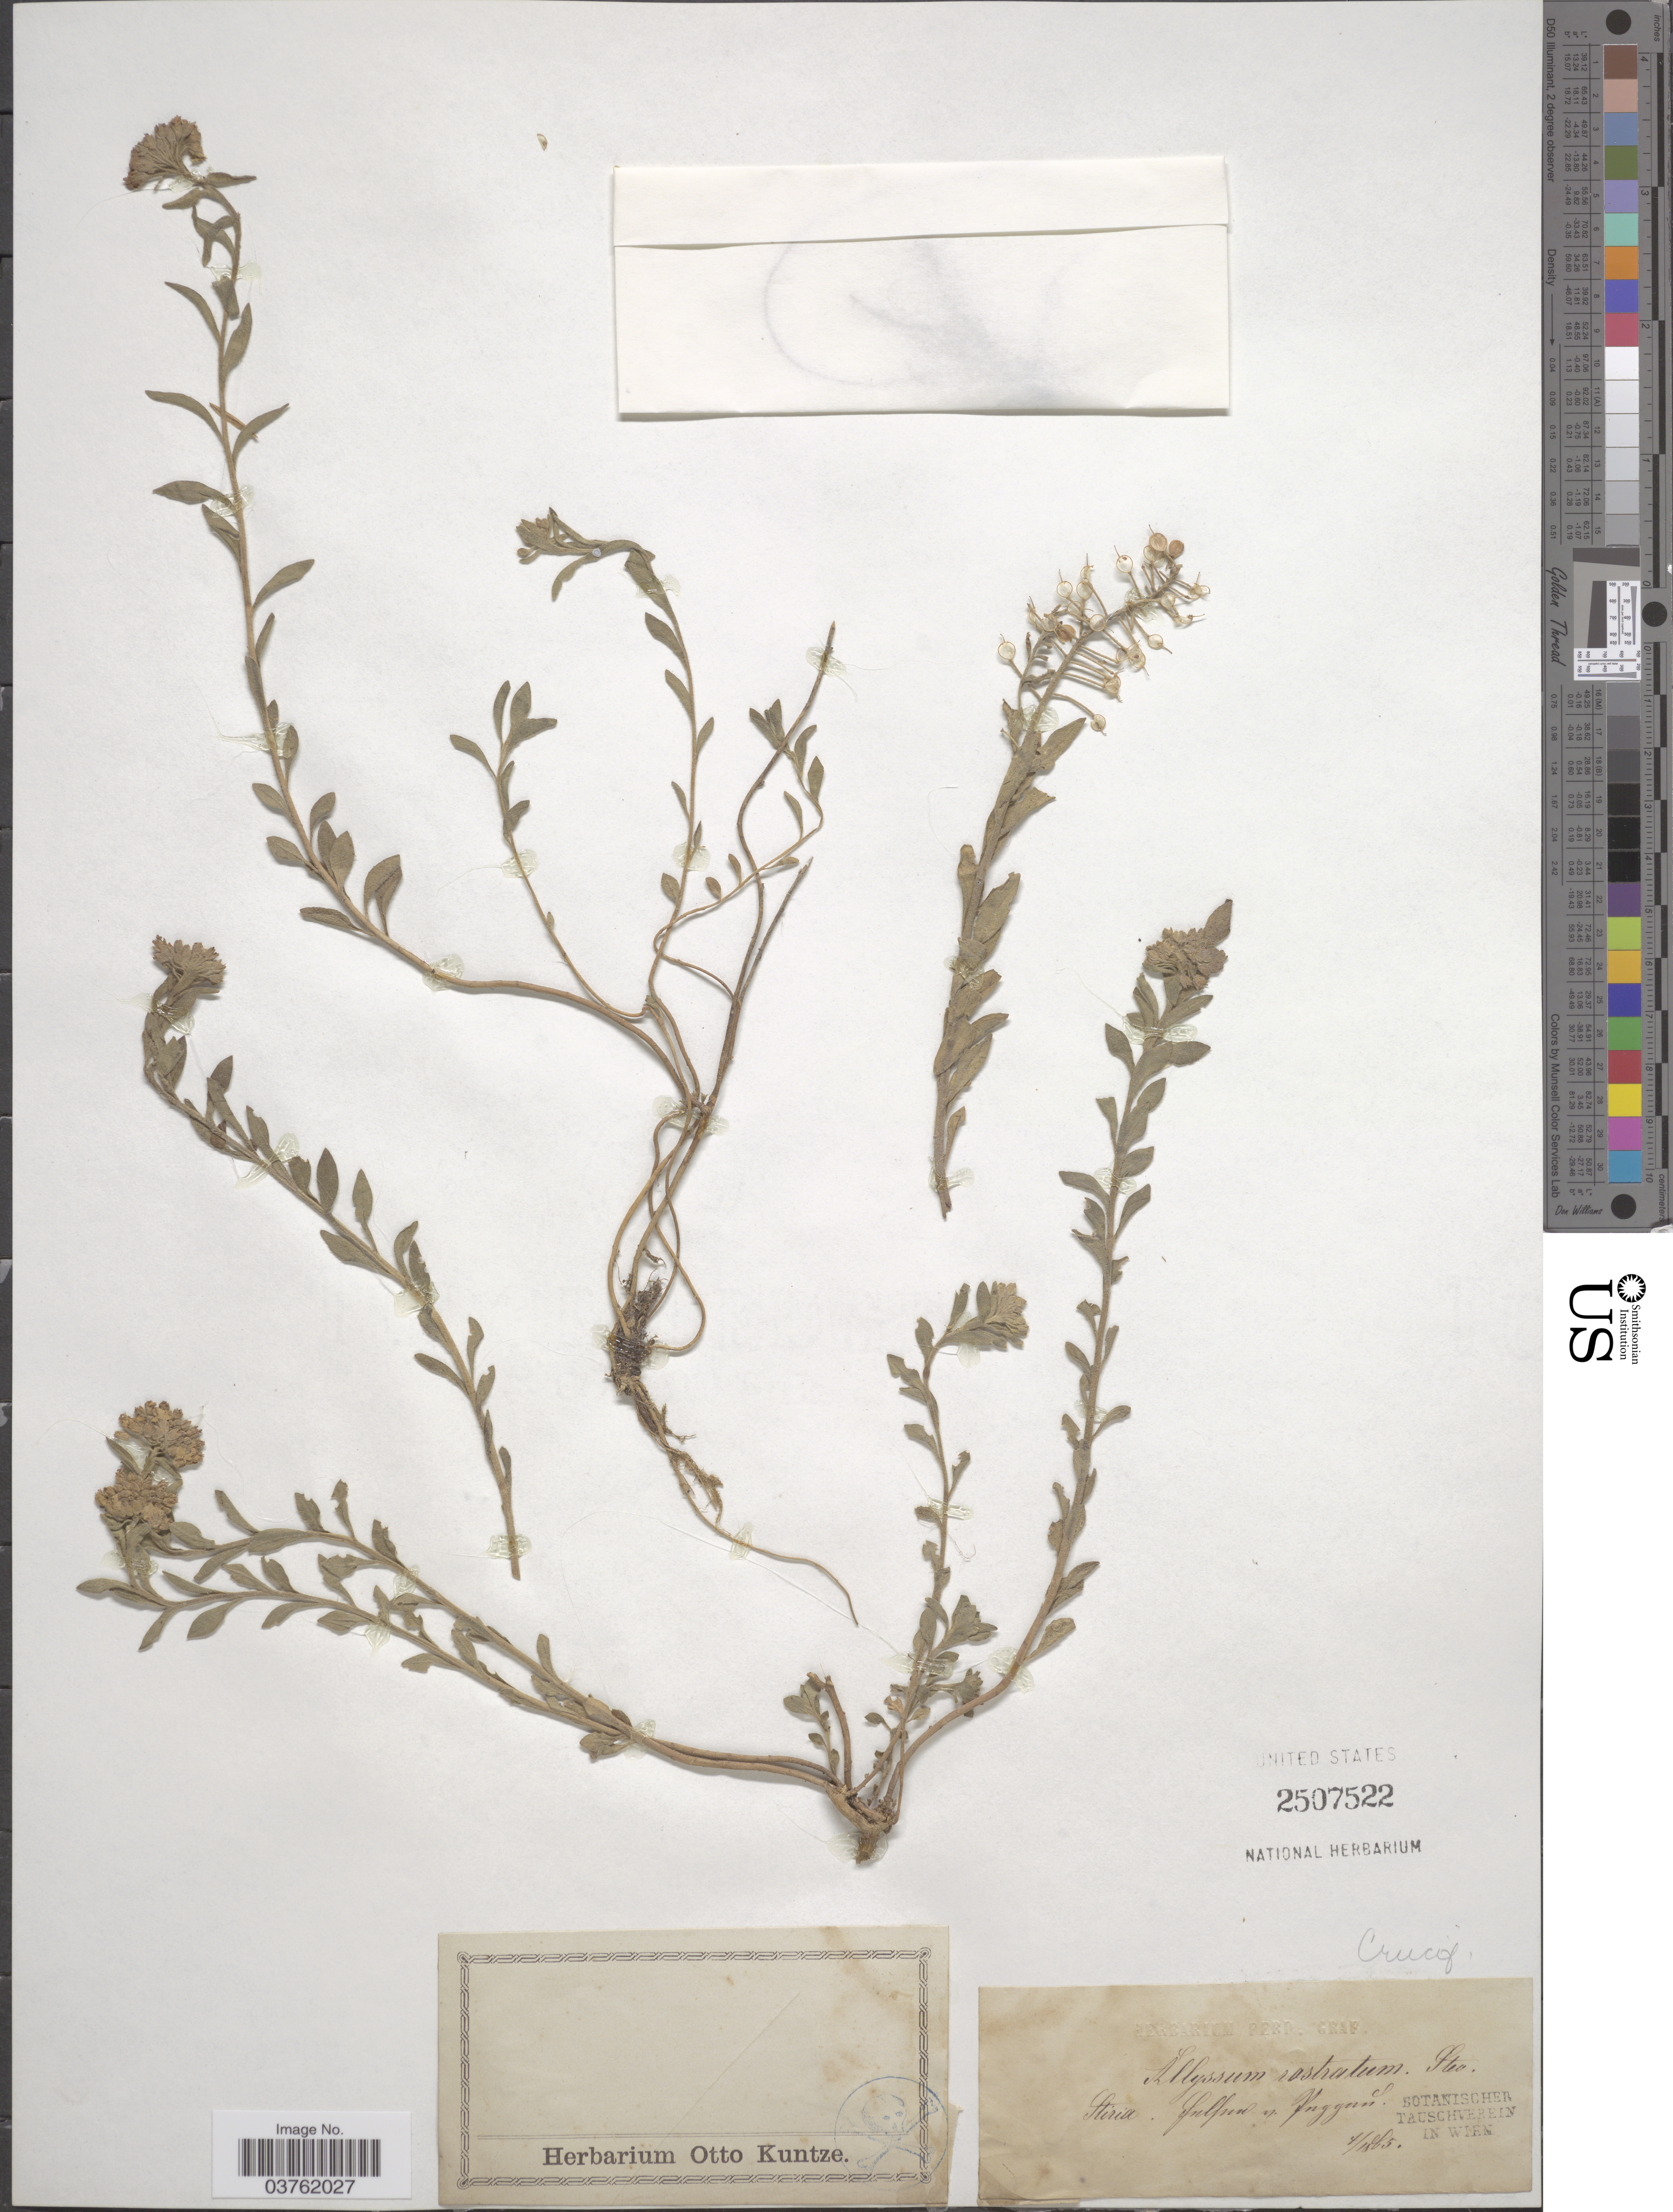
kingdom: Plantae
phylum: Tracheophyta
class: Magnoliopsida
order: Brassicales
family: Brassicaceae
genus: Alyssum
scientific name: Alyssum rostratum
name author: Wierzb. ex Nyman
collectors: ex herb. Otto Kuntze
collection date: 1865-04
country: Austria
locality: Stiria. Sulfnu n. Unggun. [interpreted]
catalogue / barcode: US 2507522